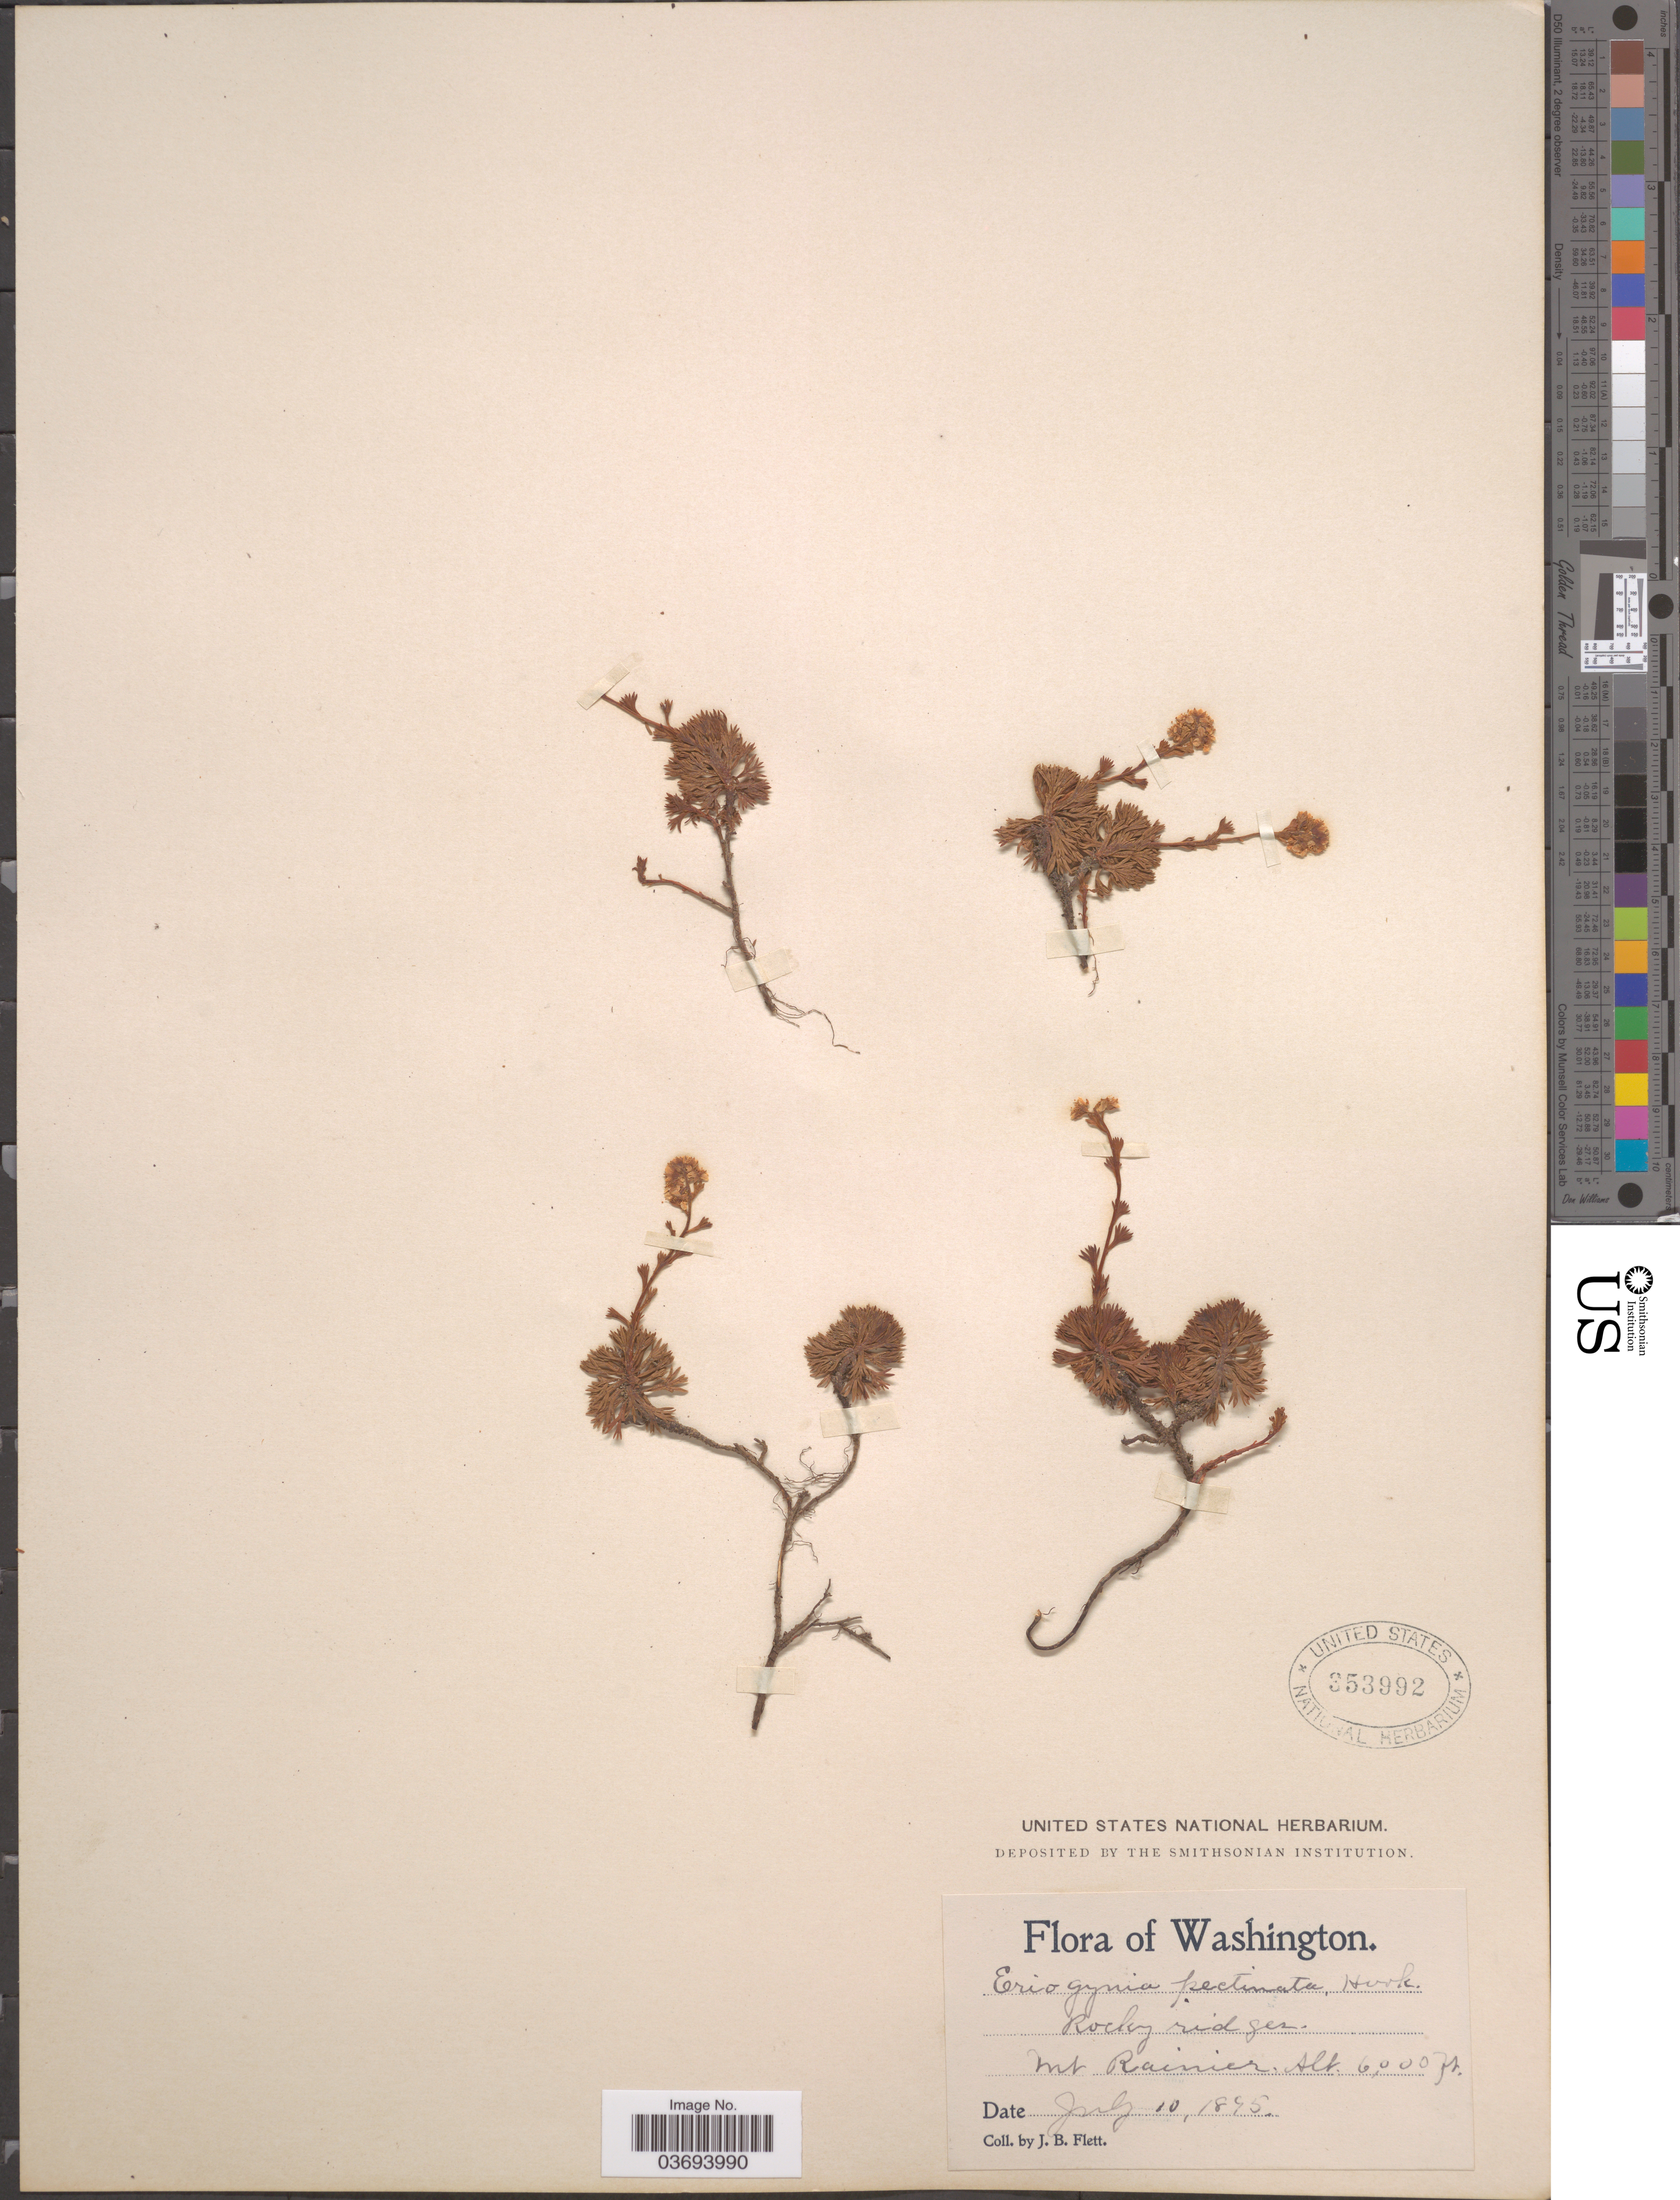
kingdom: Plantae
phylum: Tracheophyta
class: Magnoliopsida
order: Rosales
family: Rosaceae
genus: Luetkea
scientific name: Luetkea pectinata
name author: (Pursh) Kuntze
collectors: J. Flett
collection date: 1895-07-10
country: United States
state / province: Washington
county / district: Pierce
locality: Mt Rainier.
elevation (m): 1829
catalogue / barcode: US 353992